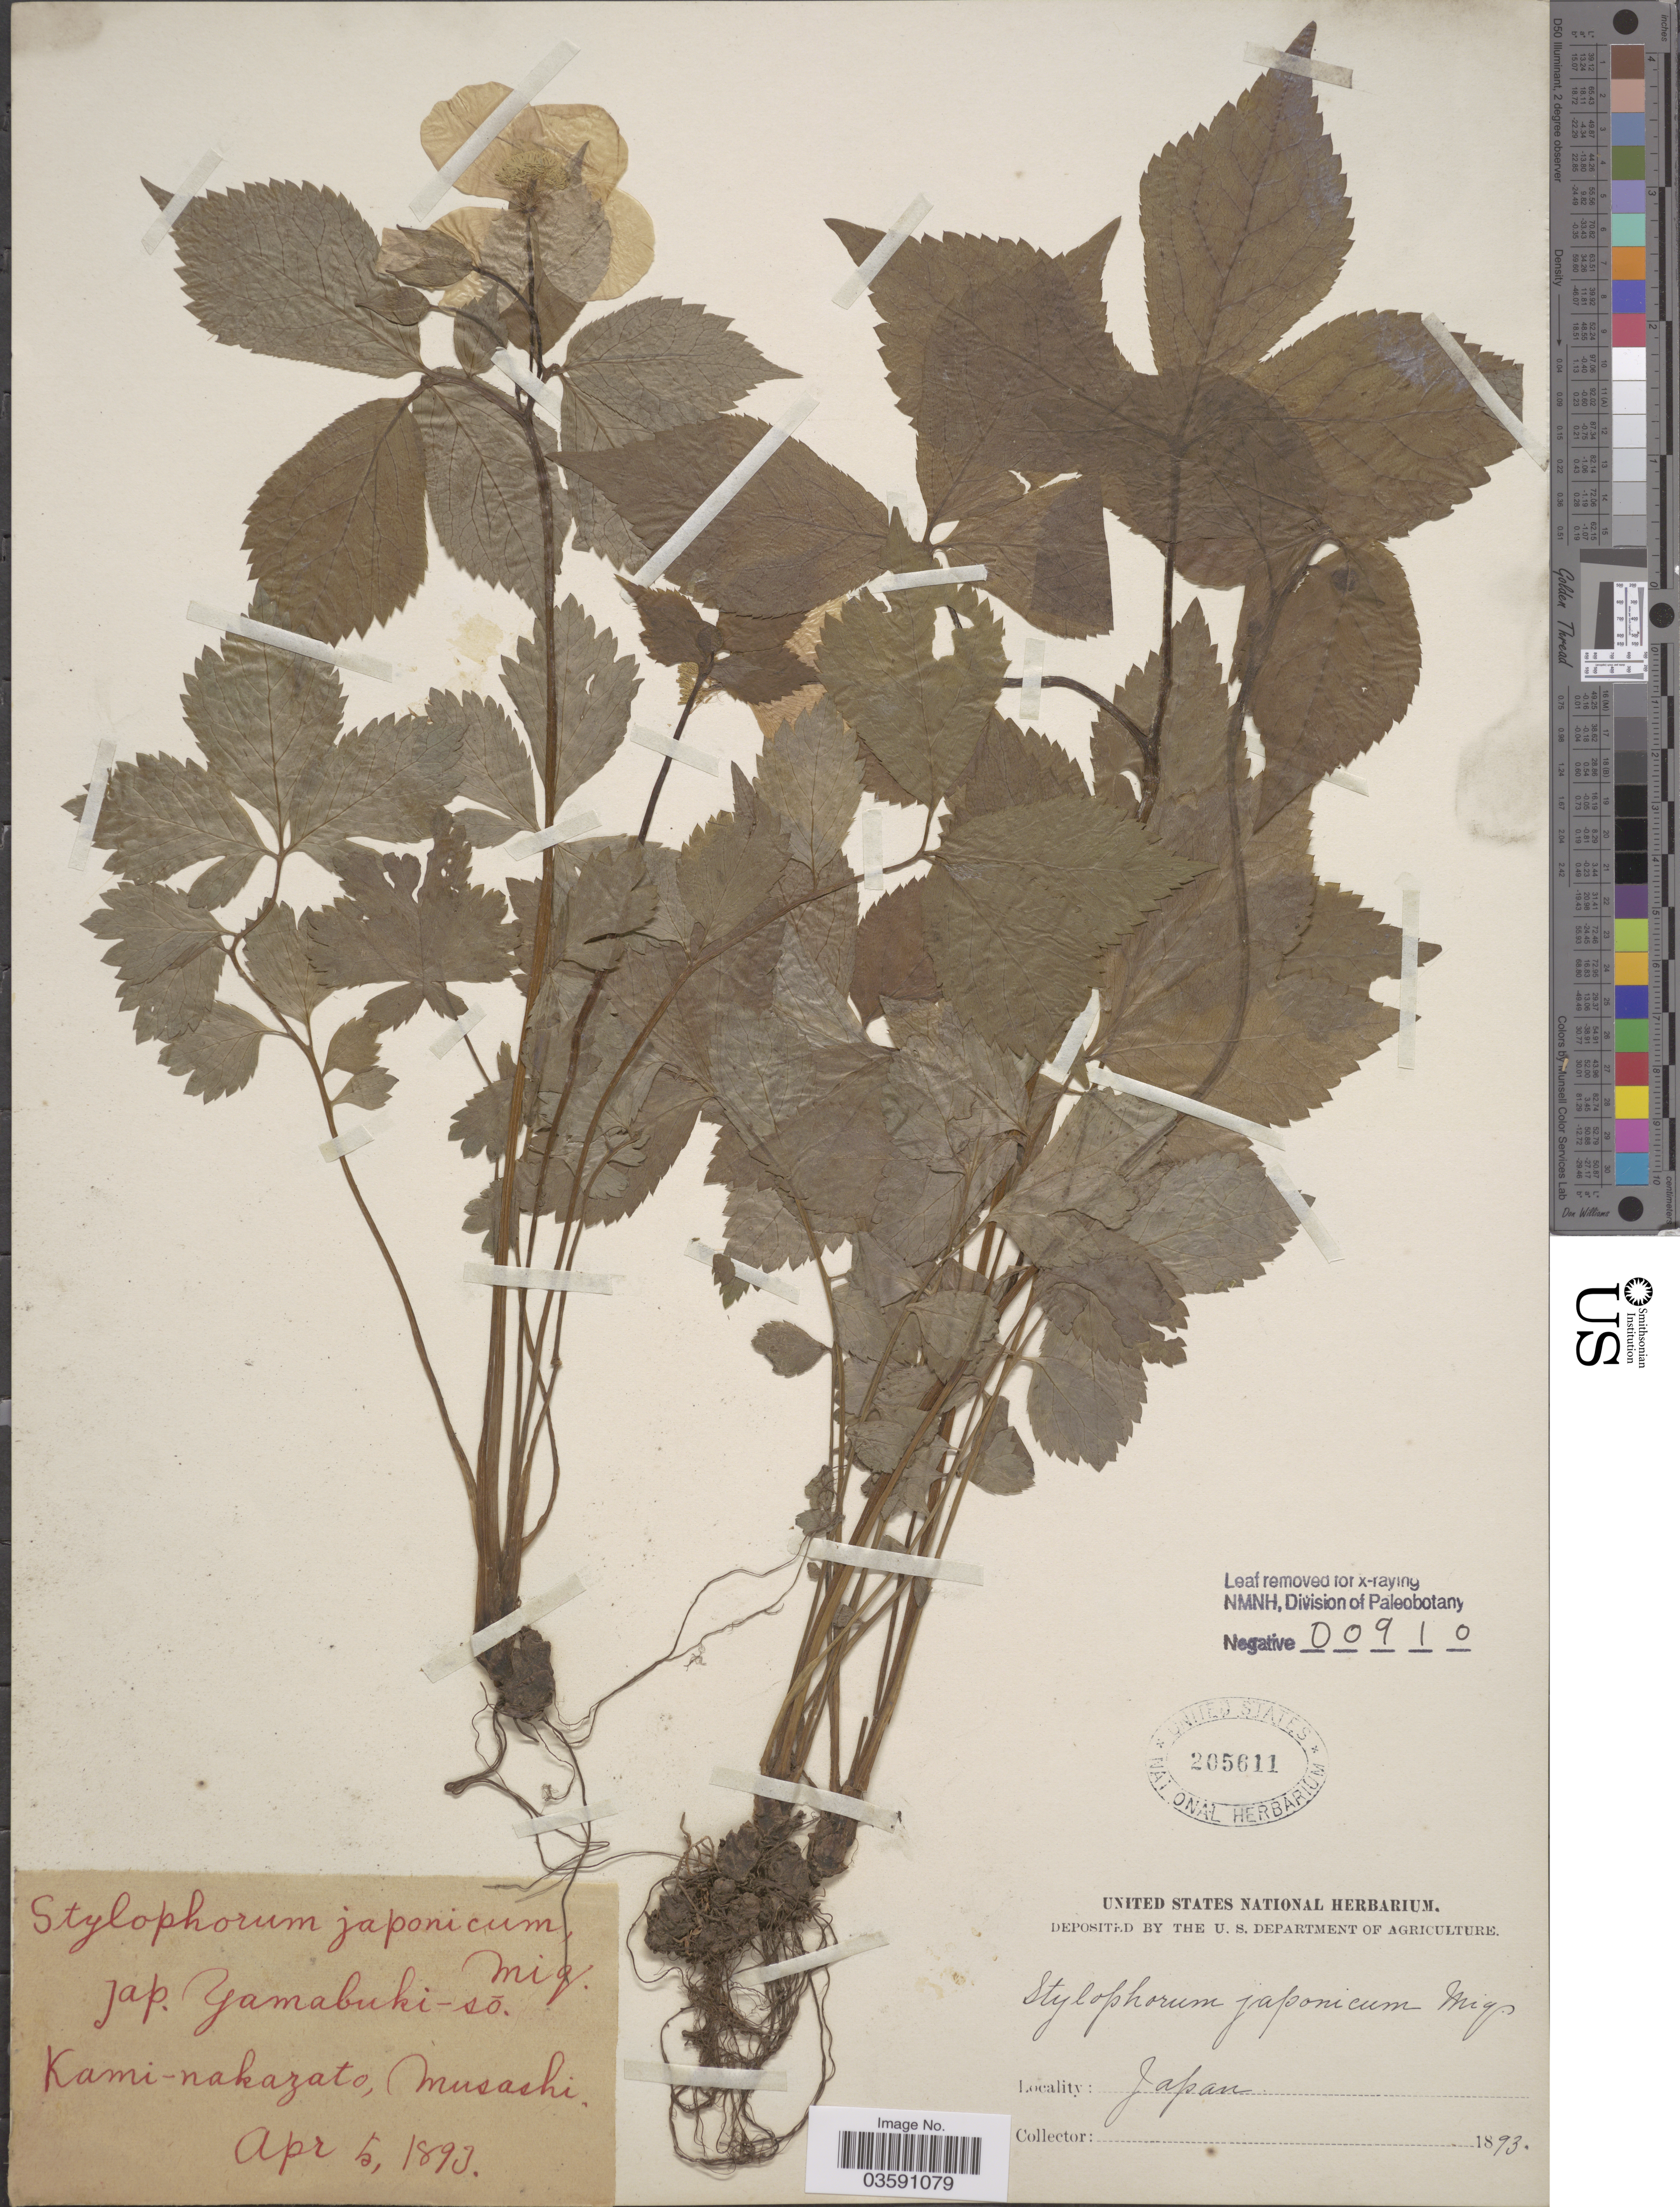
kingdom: Plantae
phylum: Tracheophyta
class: Magnoliopsida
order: Ranunculales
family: Papaveraceae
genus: Hylomecon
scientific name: Hylomecon japonica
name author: (Thunb.) Prantl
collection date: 1893-04-05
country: Japan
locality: Kami-nakazato, Musashi.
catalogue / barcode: US 205611